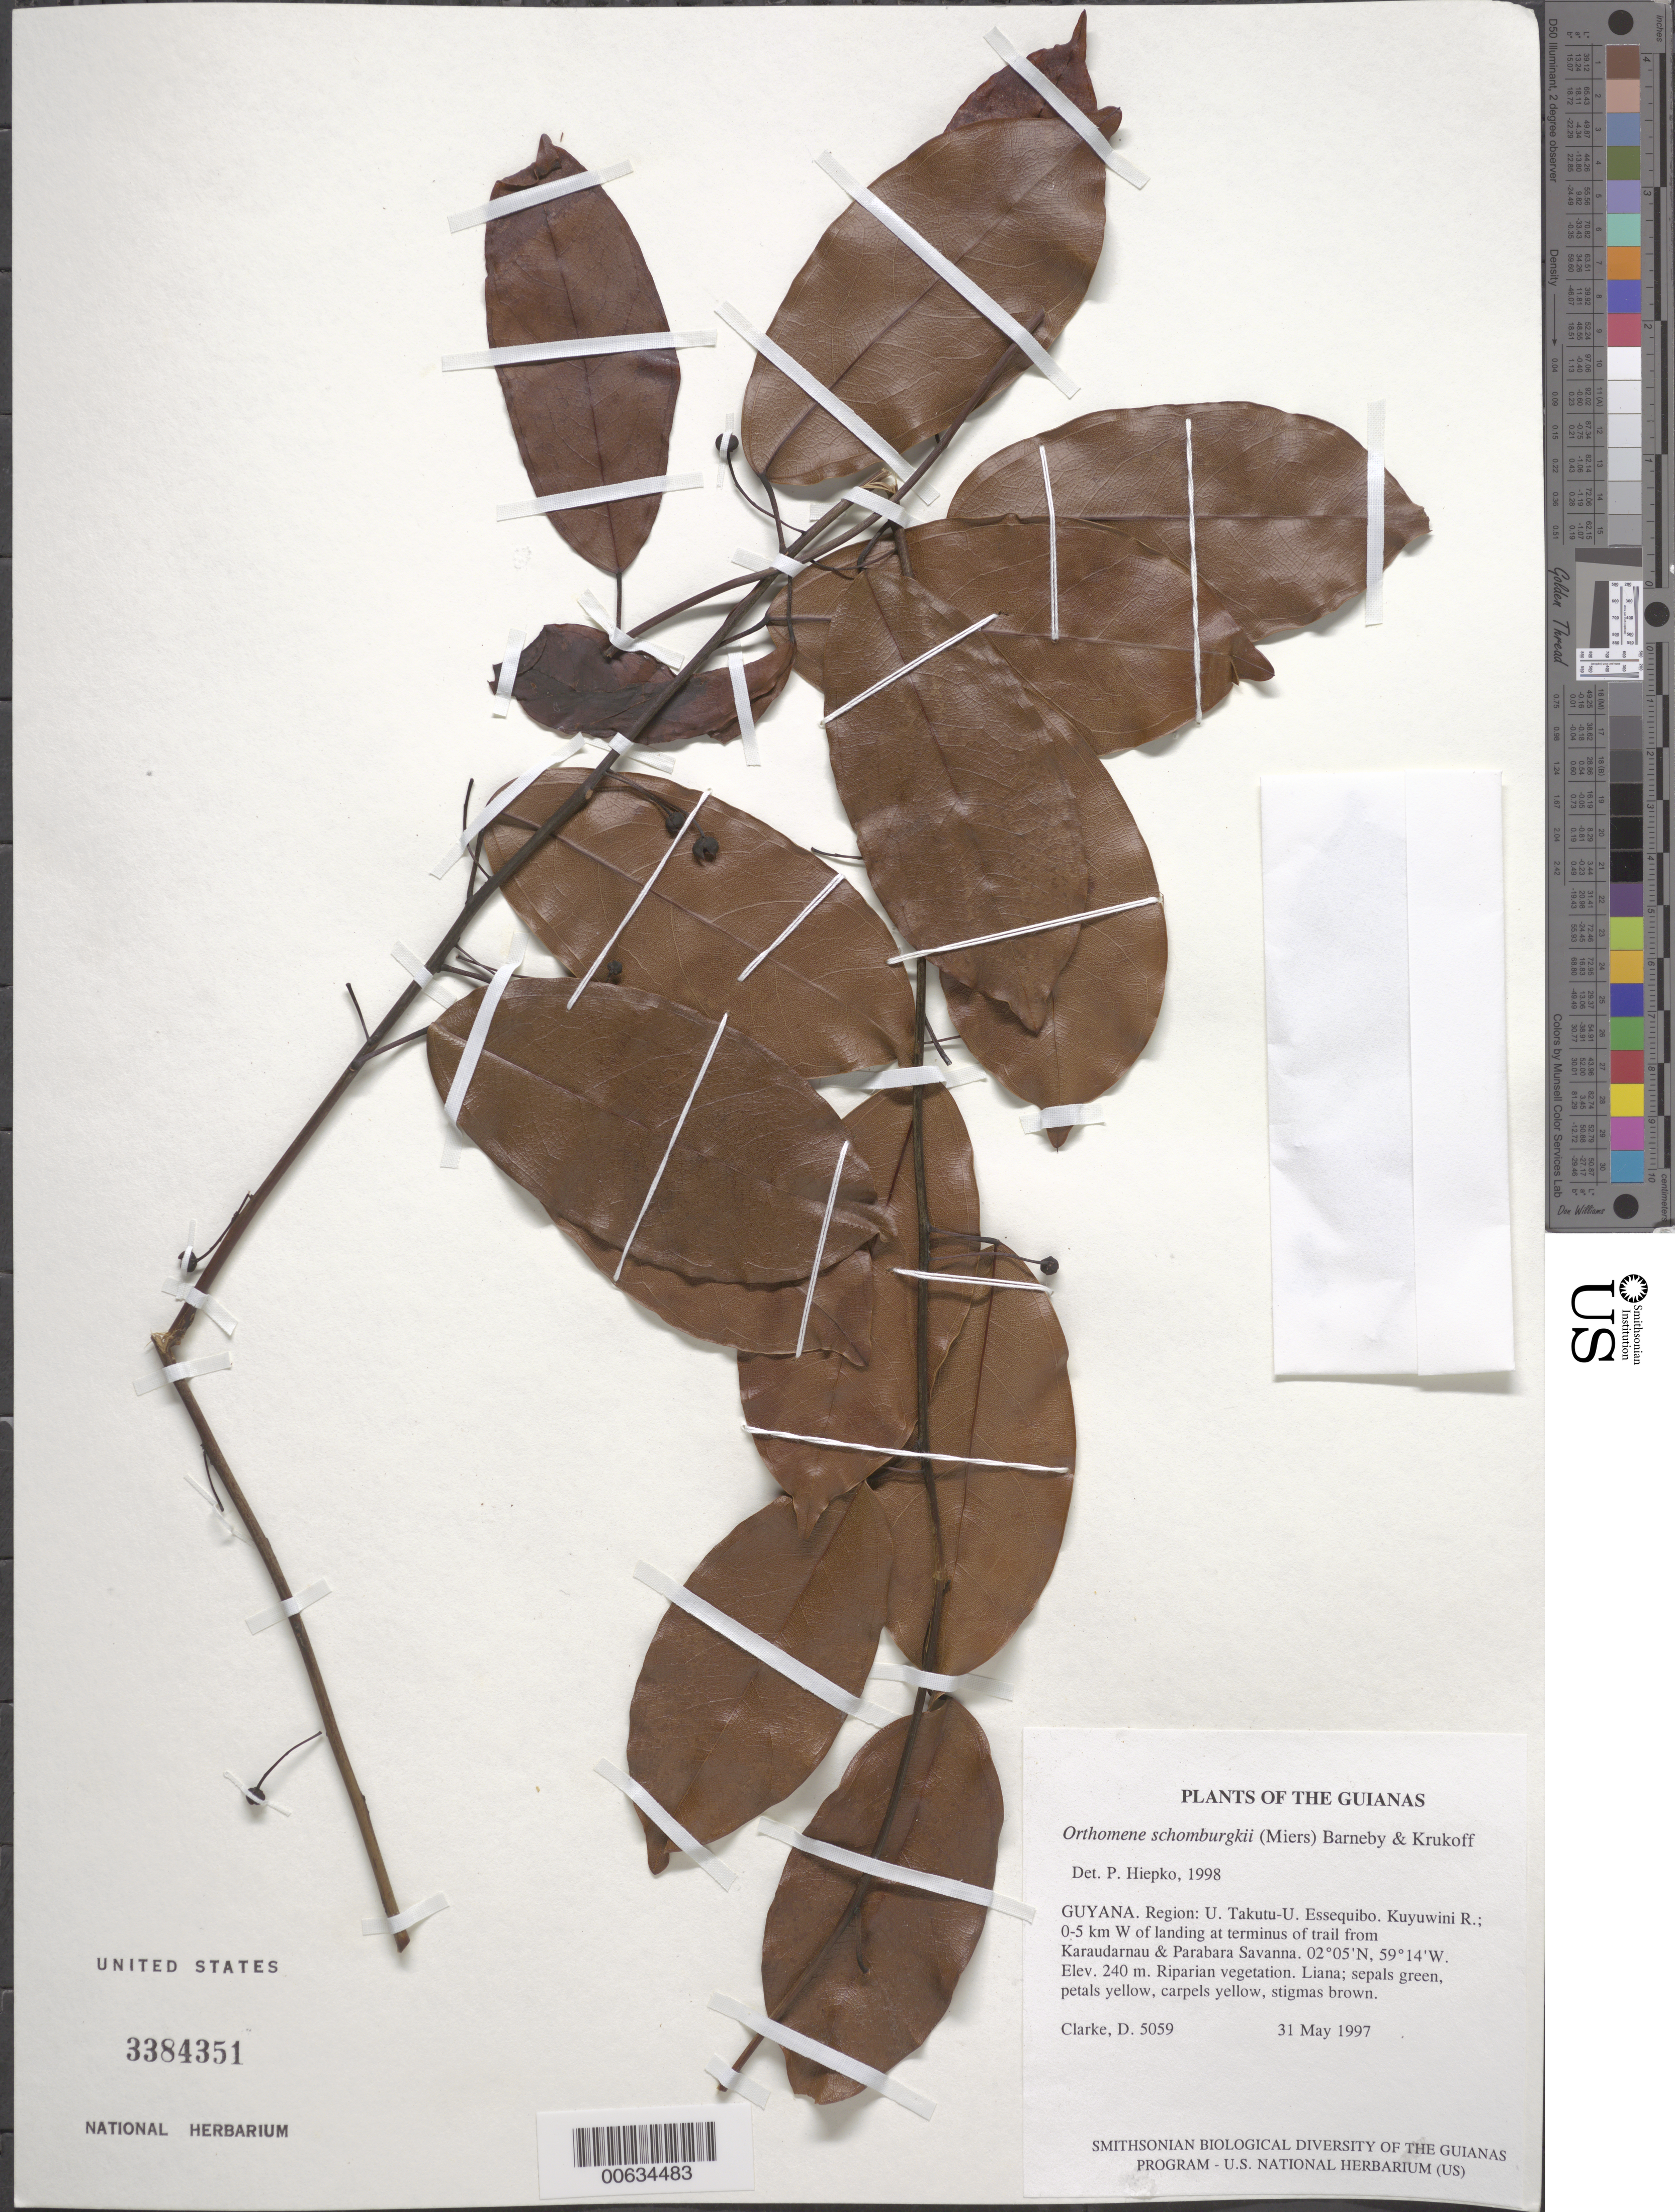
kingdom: Plantae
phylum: Tracheophyta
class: Magnoliopsida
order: Ranunculales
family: Menispermaceae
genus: Anomospermum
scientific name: Anomospermum schomburgkii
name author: Miers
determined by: Strong, Mark T., (BOT), Smithsonian Institution - National Museum of Natural History (UNITED STATES)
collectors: H. D. Clarke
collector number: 5059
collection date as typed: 31 May 1997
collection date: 1997-05-31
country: Guyana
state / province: U. Takutu-U. Essequibo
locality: Kuyuwini R.; 0-5 km W of landing at terminus of trail from Karaudarnau & Parabara Savanna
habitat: Riparian vegetation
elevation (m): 240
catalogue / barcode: US 3384351